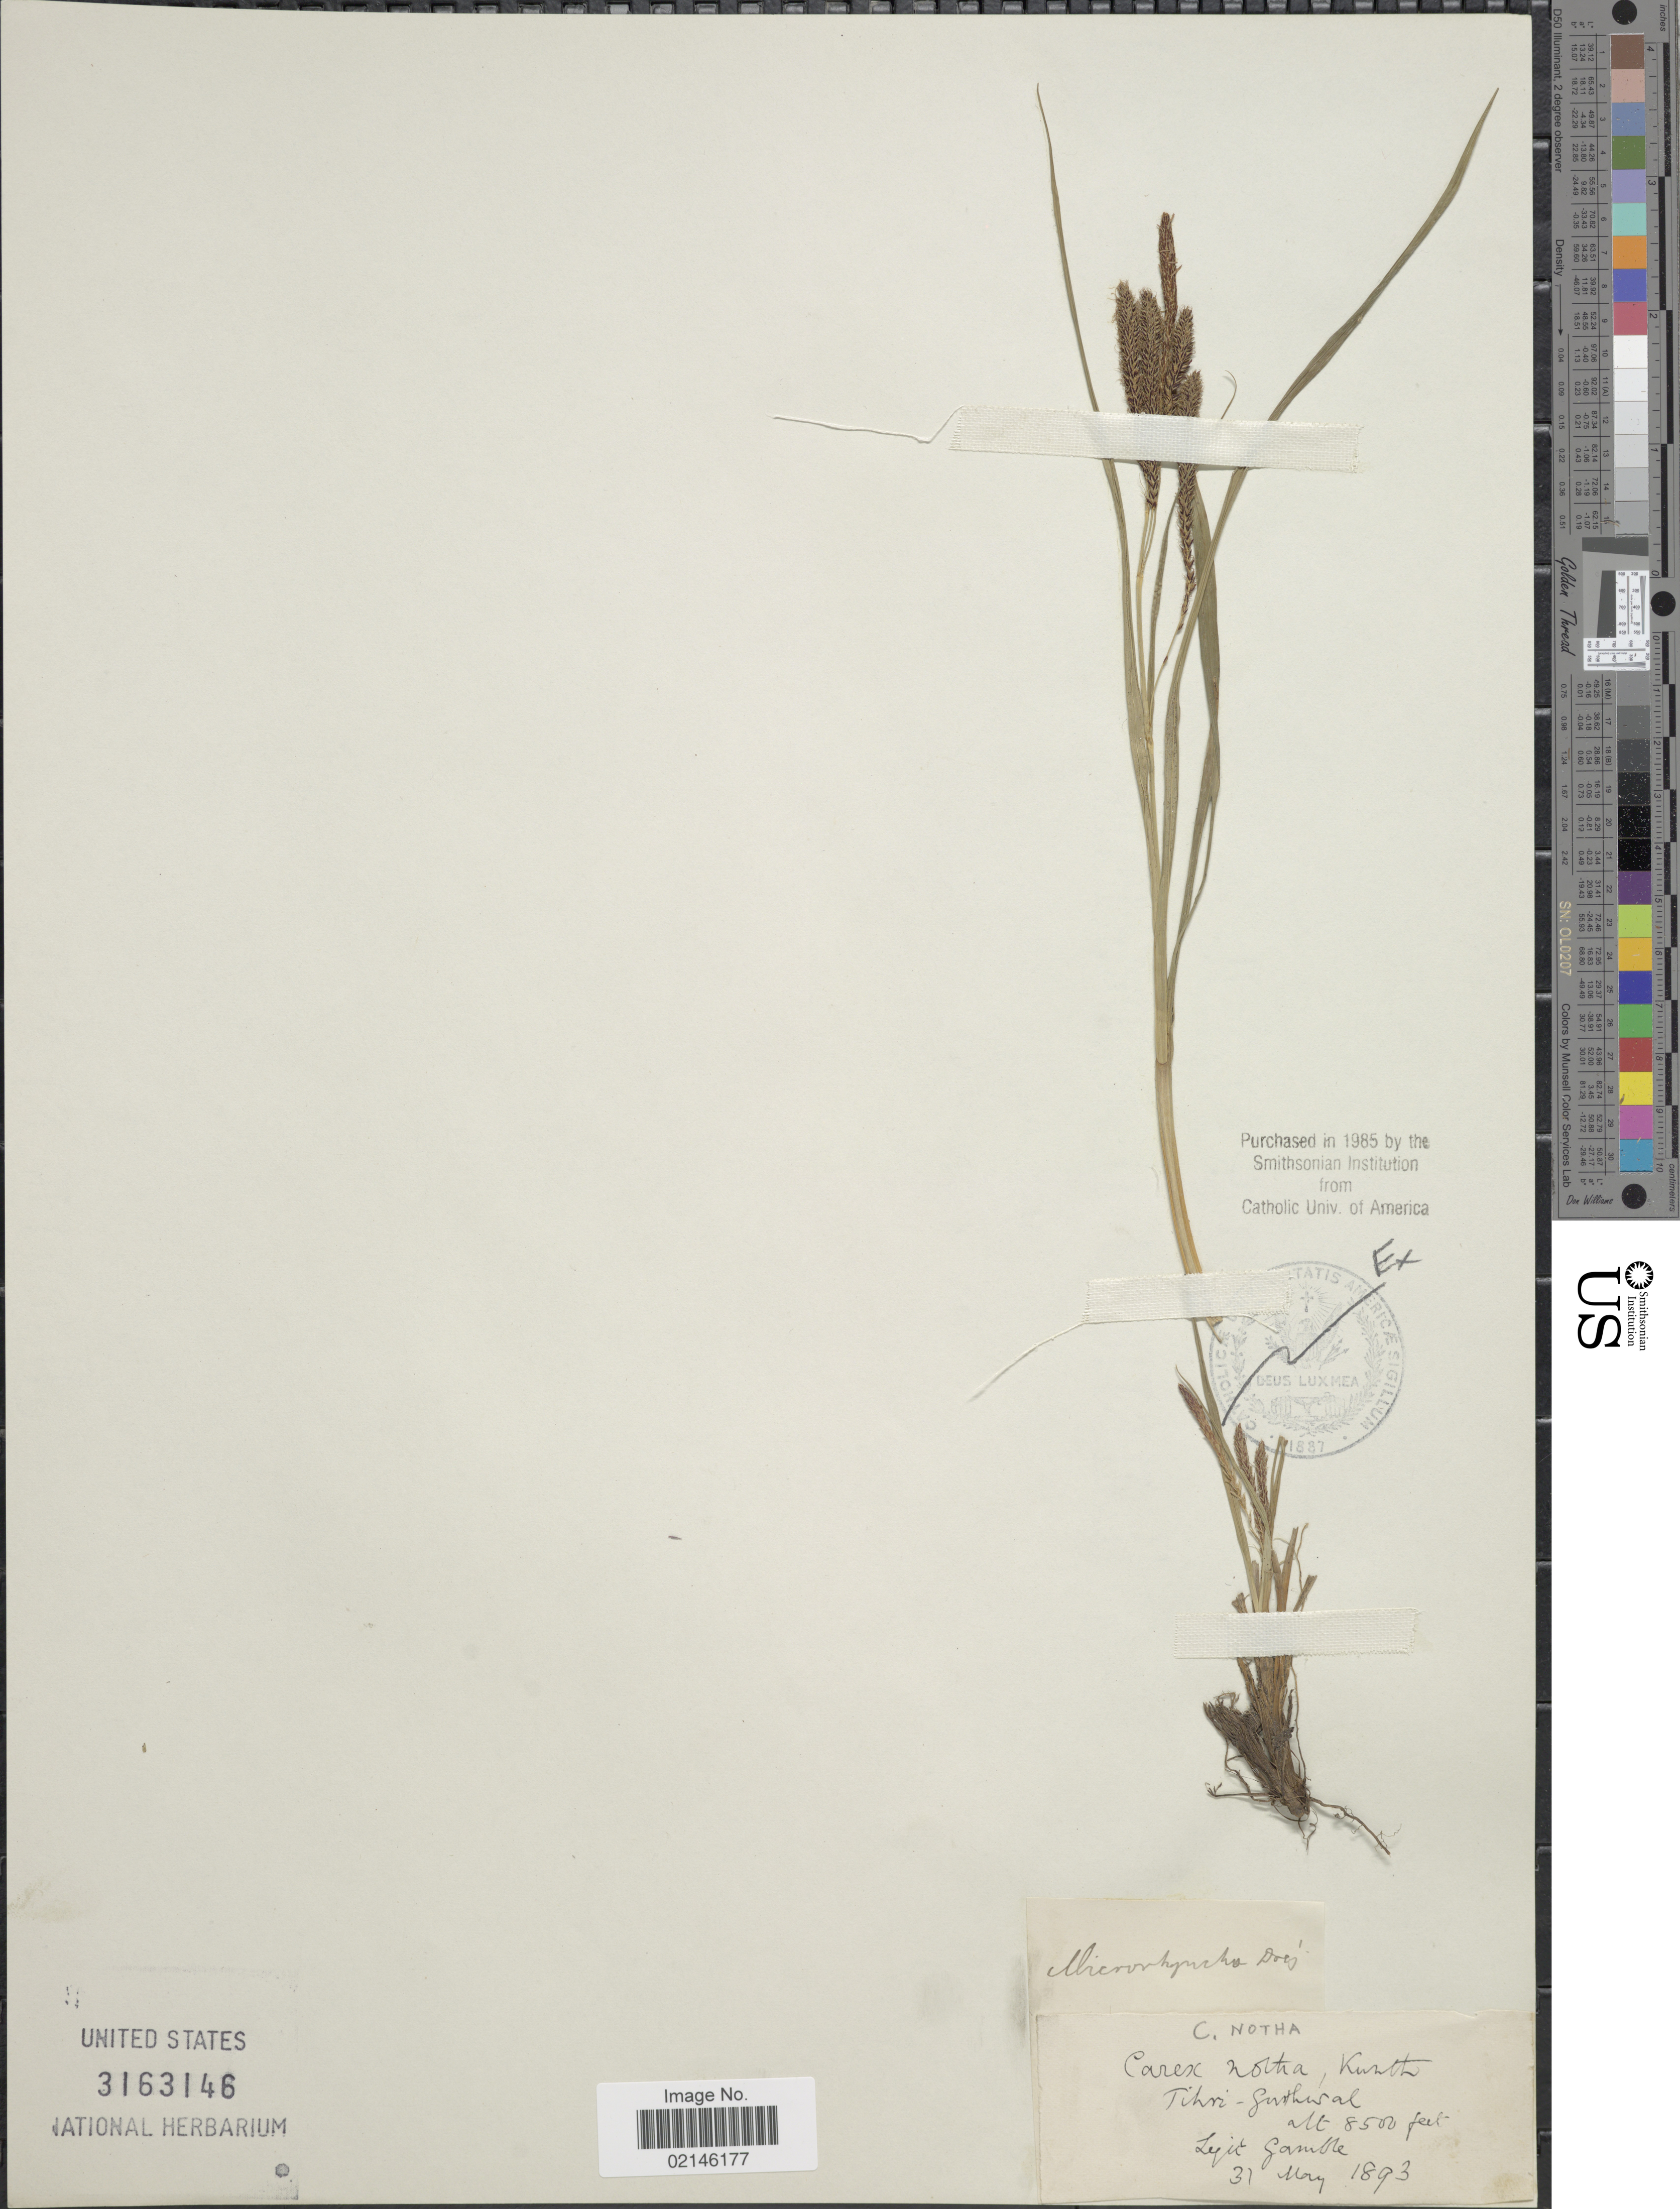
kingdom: Plantae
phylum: Tracheophyta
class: Liliopsida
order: Poales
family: Cyperaceae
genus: Carex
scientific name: Carex sp.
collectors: Gamble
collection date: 1893-05-31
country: India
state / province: Uttarakhand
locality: Tehri Garhwal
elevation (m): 2591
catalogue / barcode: US 3163146